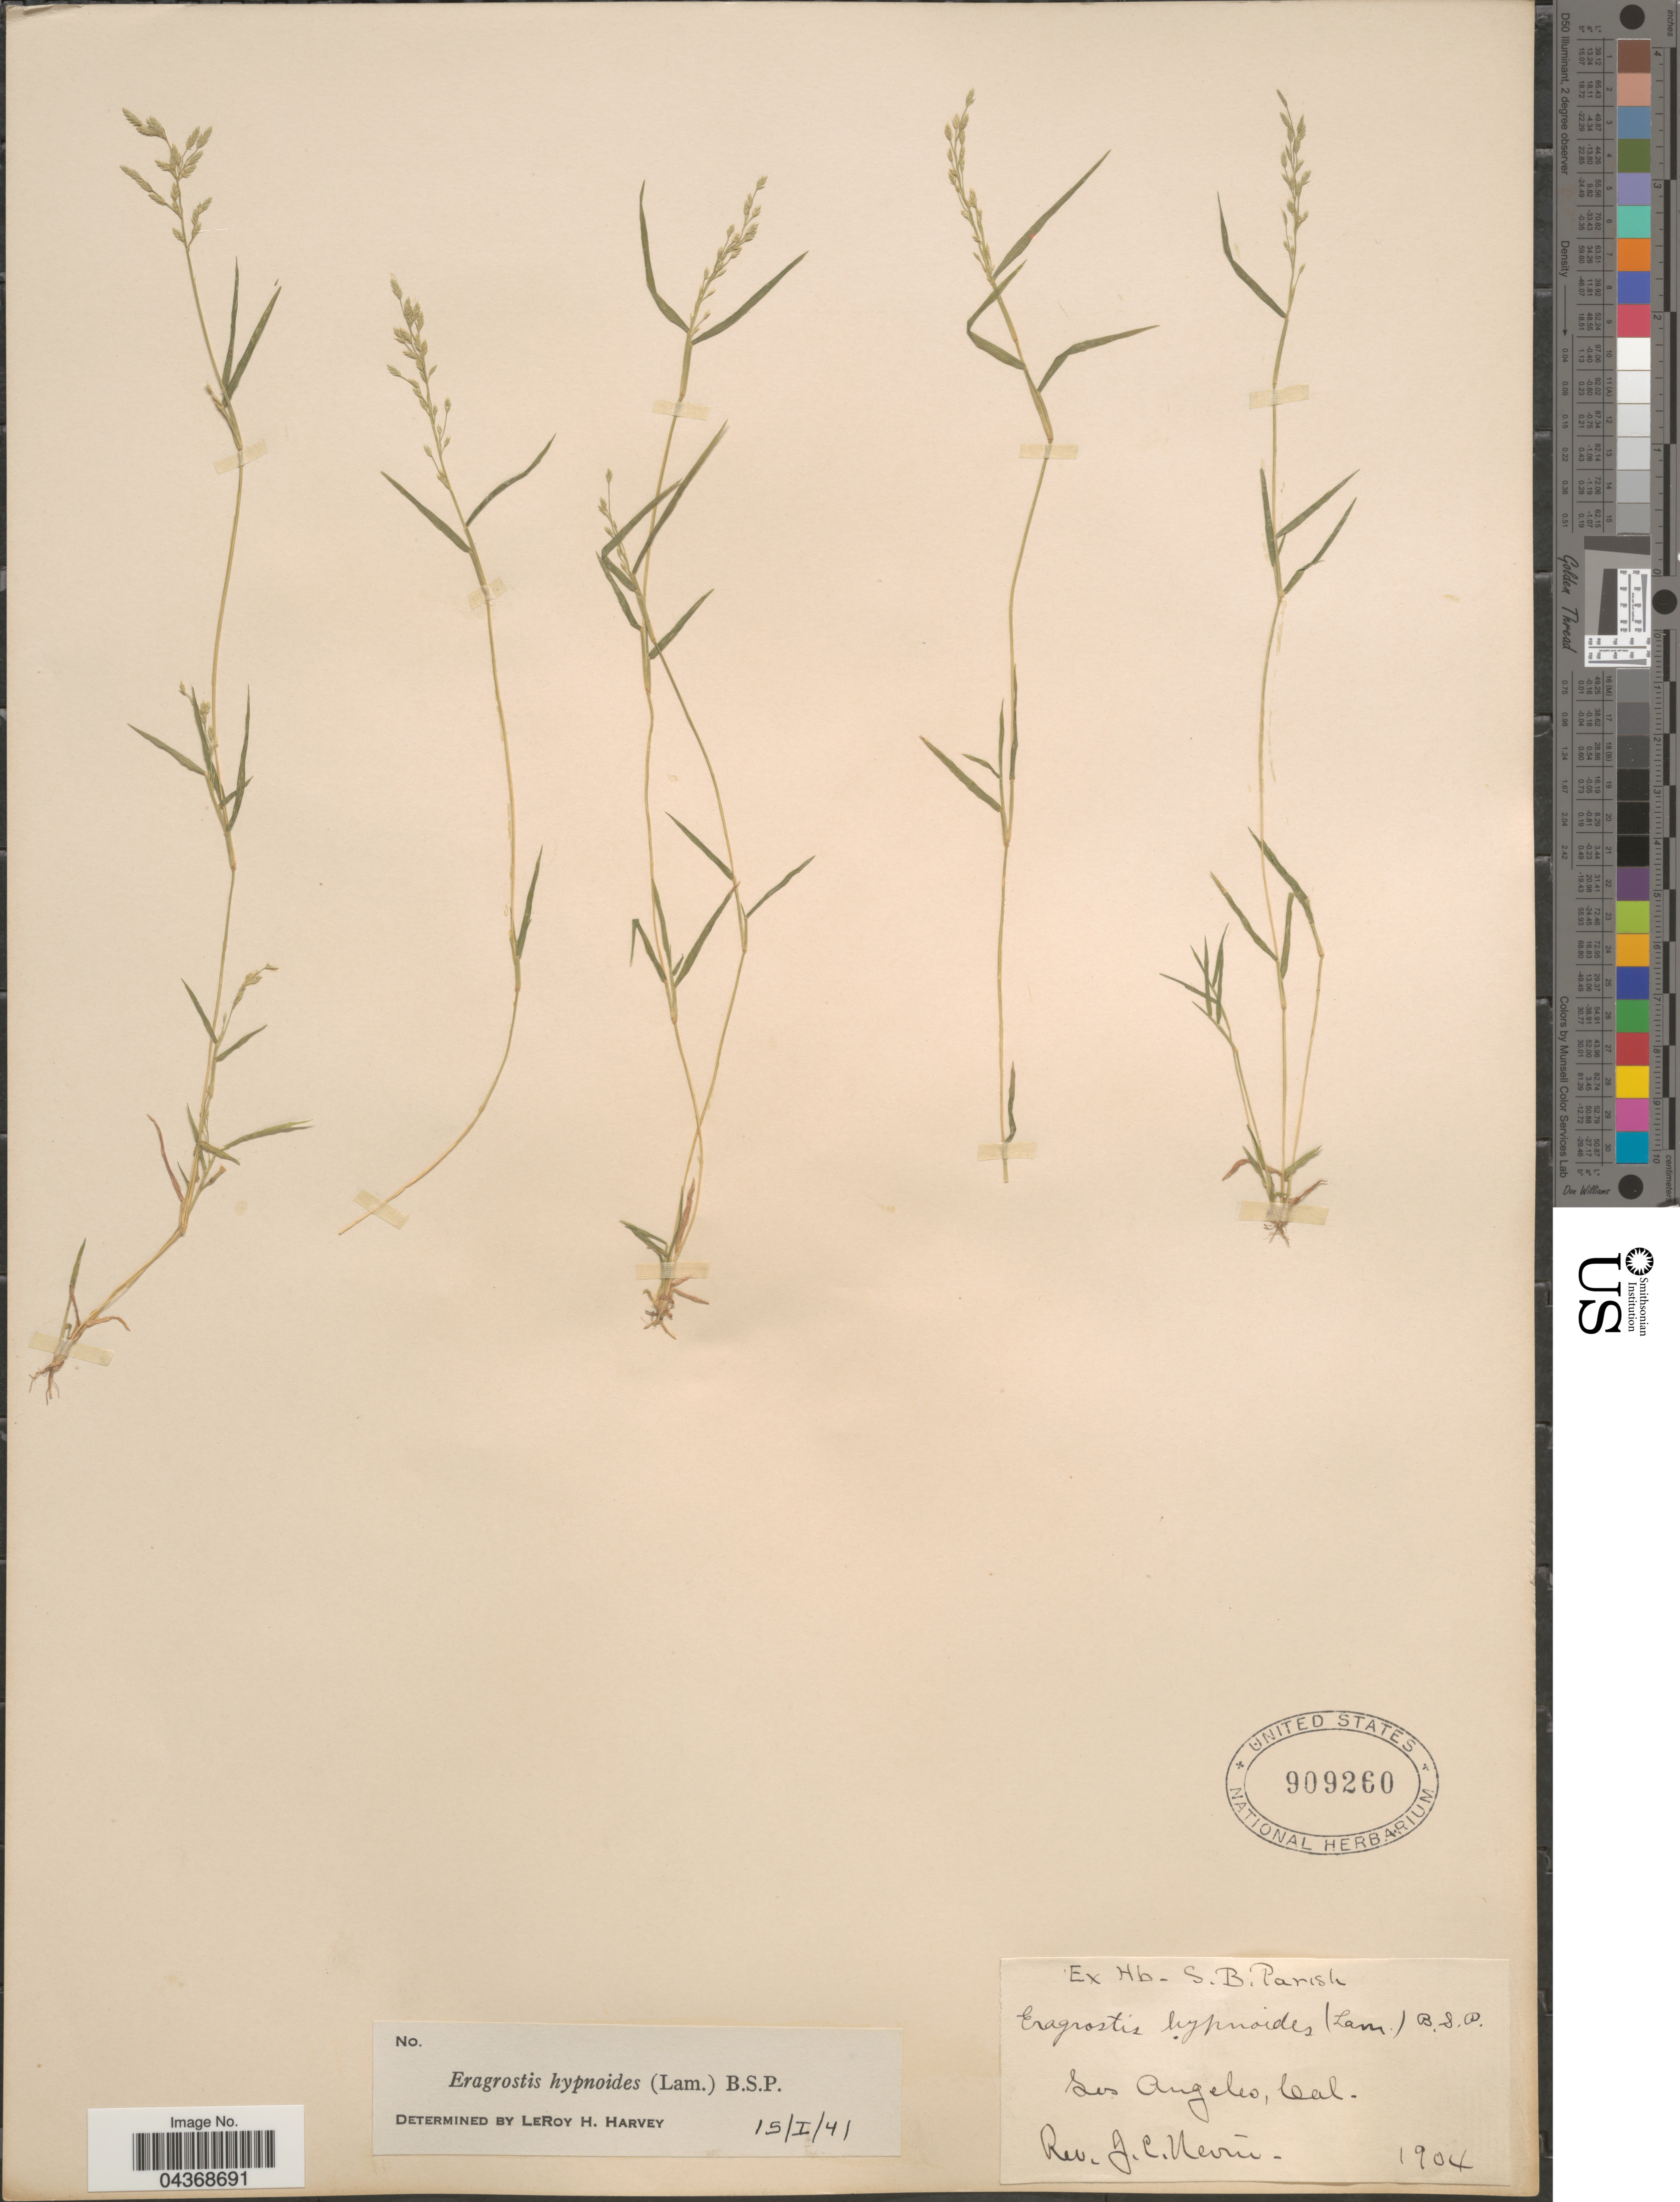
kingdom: Plantae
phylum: Tracheophyta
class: Liliopsida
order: Poales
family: Poaceae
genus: Eragrostis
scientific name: Eragrostis hypnoides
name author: (Lam.) Britton, Stearns & Poggenb.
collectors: J. Nevin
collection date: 1904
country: United States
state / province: California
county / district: Los Angeles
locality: Los Angeles.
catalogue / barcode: US 909260